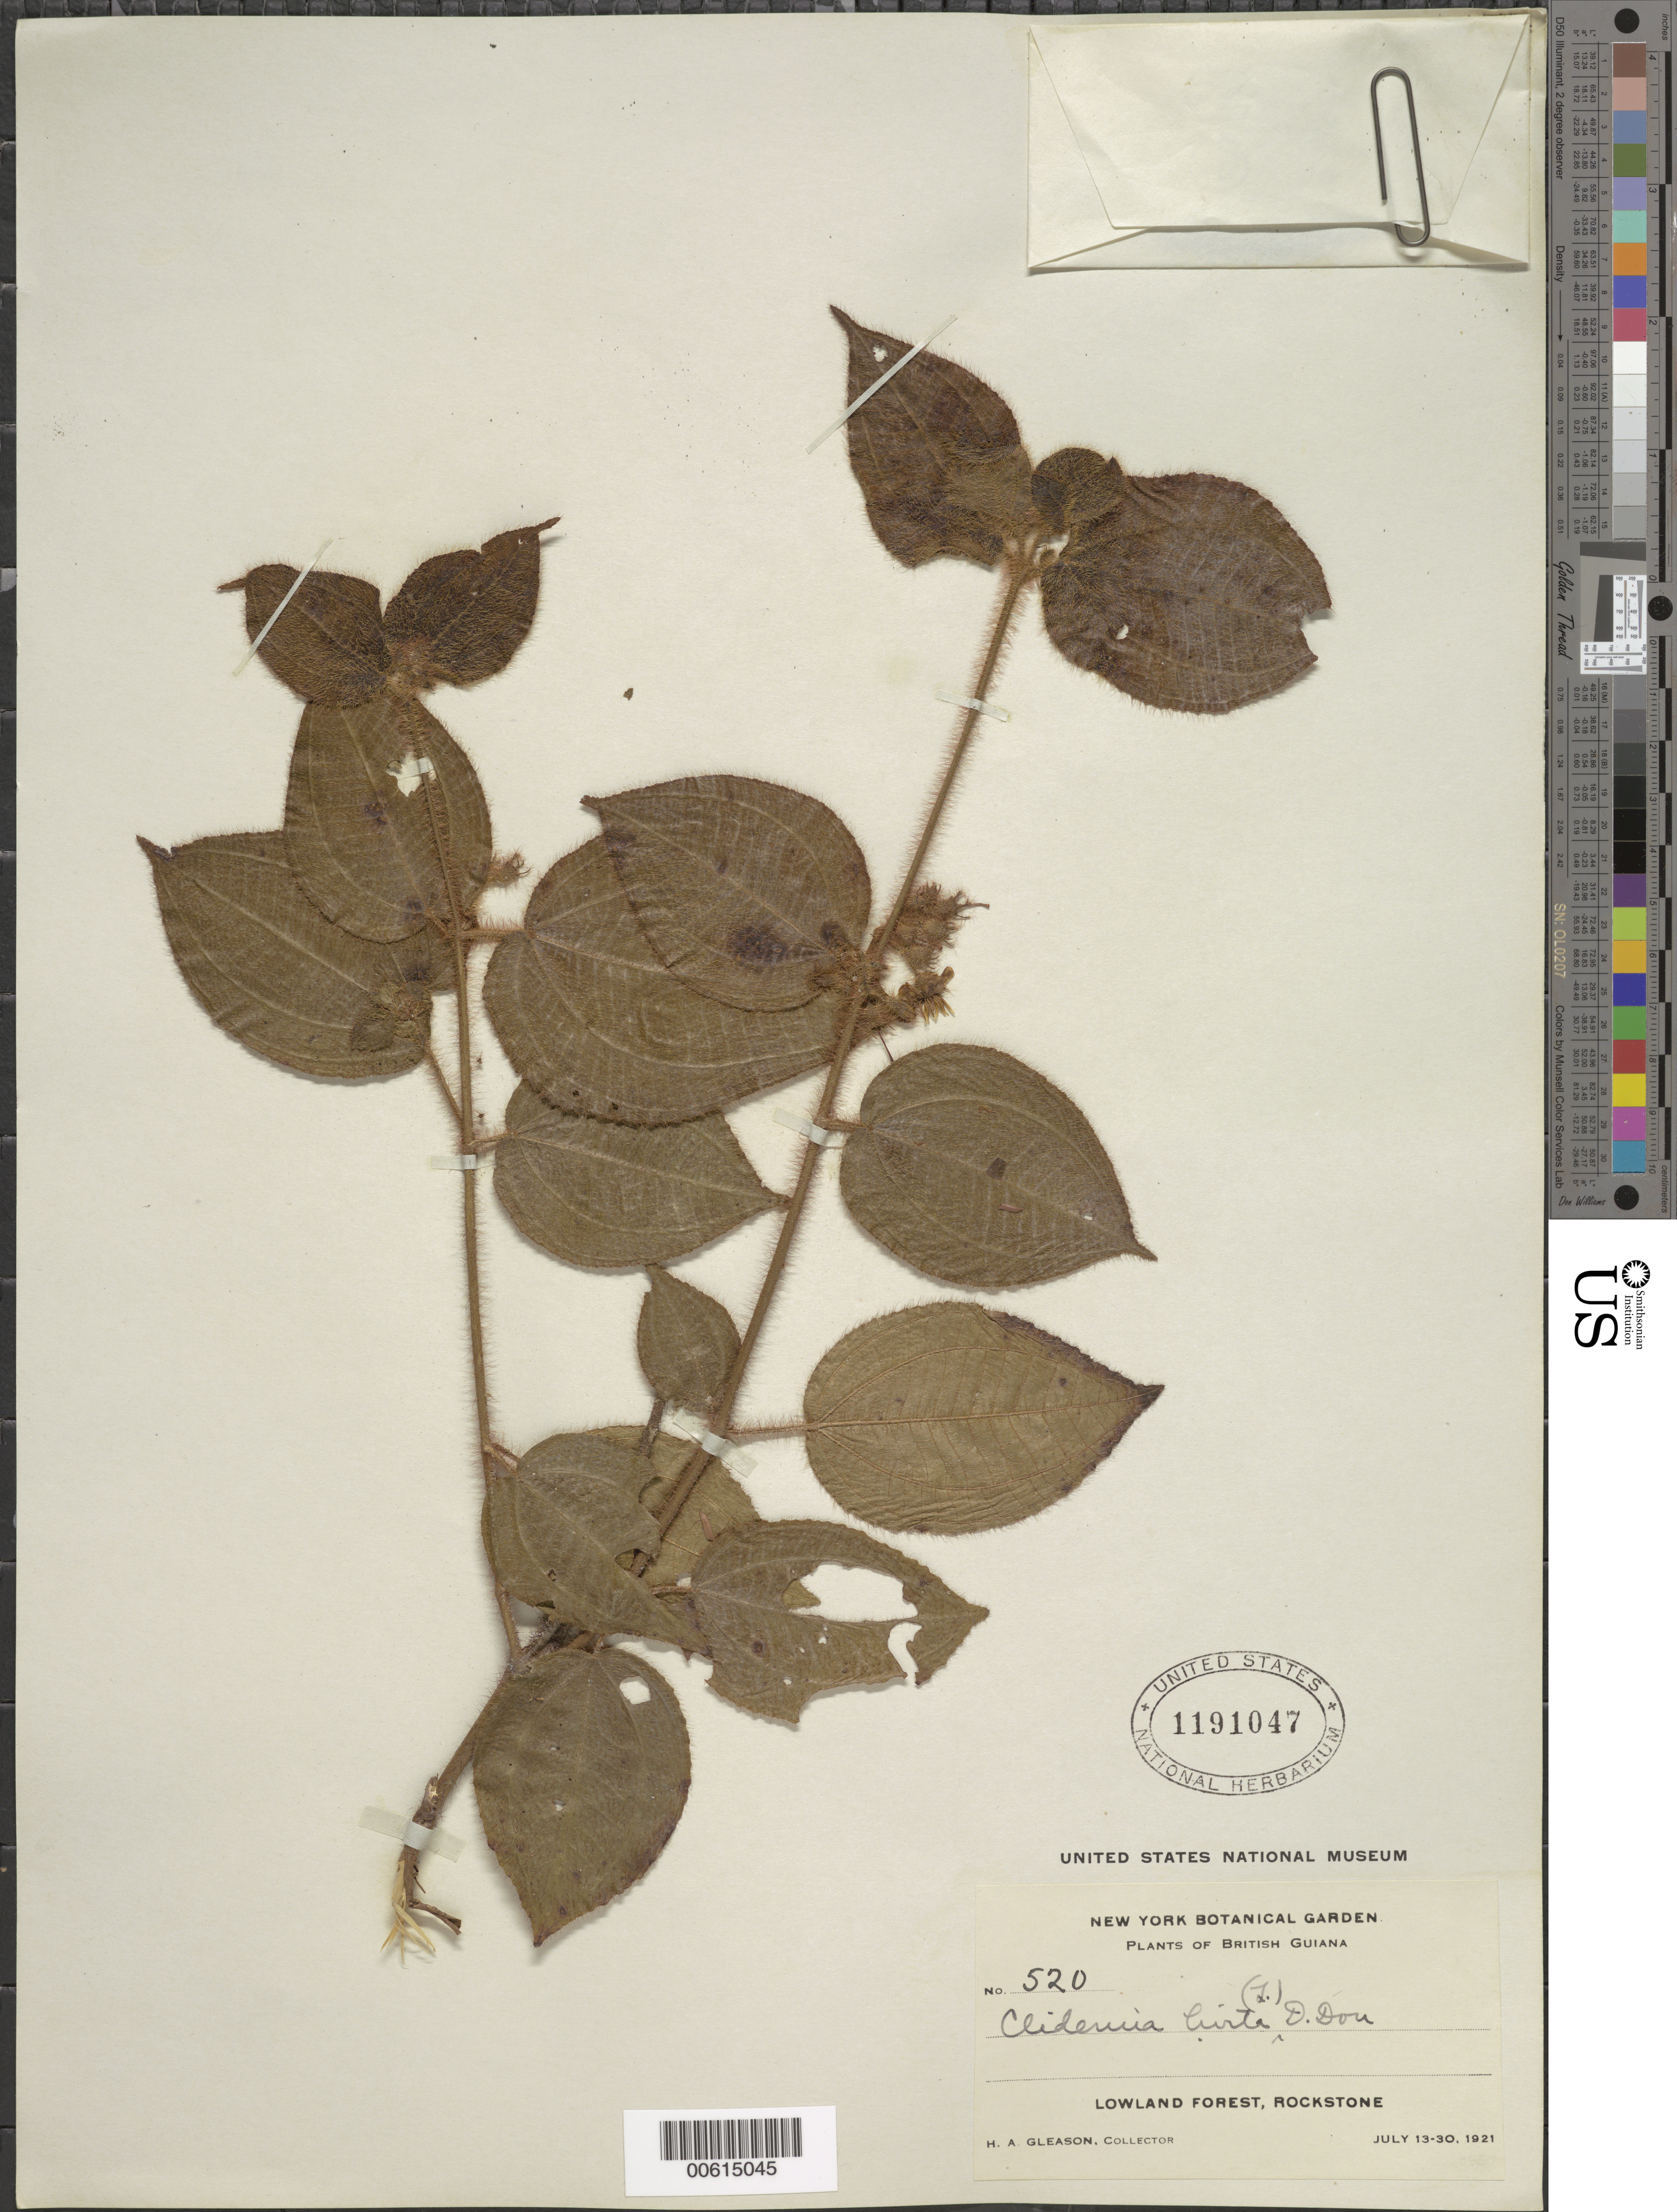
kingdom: Plantae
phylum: Tracheophyta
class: Magnoliopsida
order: Myrtales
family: Melastomataceae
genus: Clidemia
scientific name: Clidemia hirta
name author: (L.) D. Don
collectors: H. A. Gleason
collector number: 520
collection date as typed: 13-Jul-21 to 30-Jul-21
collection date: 1921-07-13/1921-07-30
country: Guyana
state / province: U. Demerara-Berbice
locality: Rockstone, in and about the village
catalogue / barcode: US 1191047